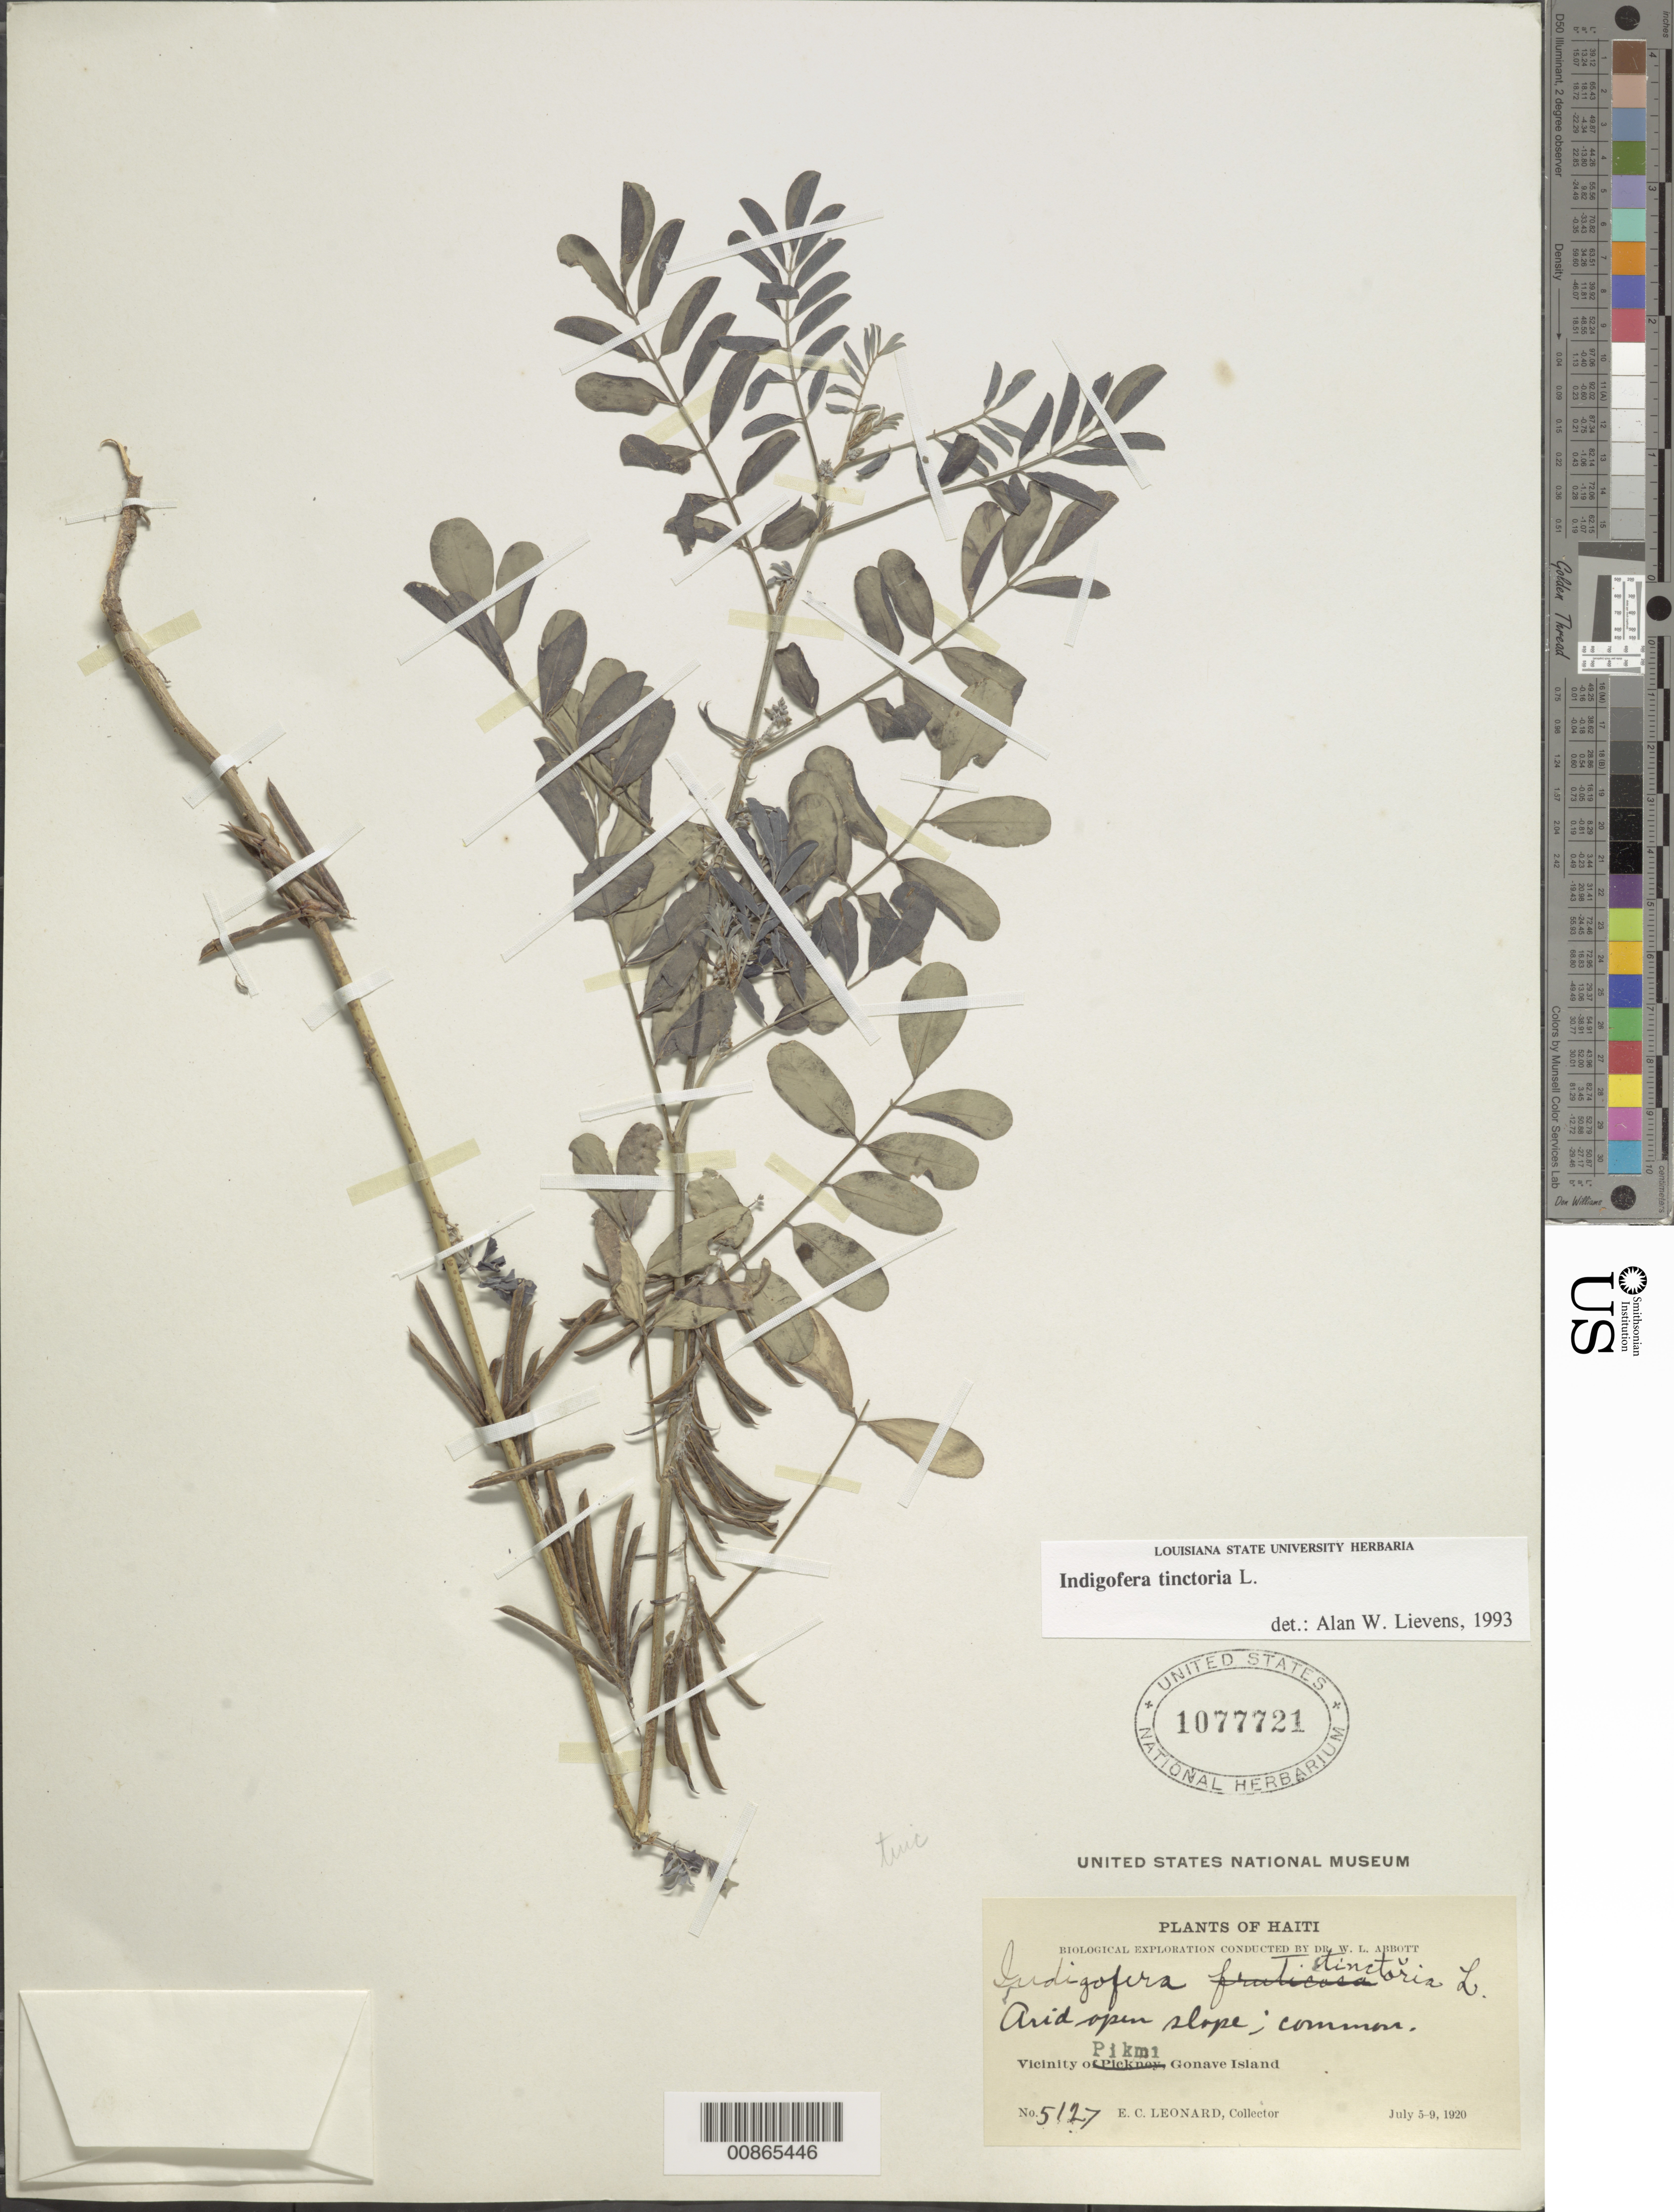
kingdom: Plantae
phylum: Tracheophyta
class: Magnoliopsida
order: Fabales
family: Fabaceae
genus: Indigofera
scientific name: Indigofera tinctoria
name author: L.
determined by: Lievens, A. W., (LSU), Louisiana State University Herbarium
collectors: E. C. Leonard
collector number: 5127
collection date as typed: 05 Jul 1920 to 09 Jul 1920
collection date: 1920-07-05/1920-07-09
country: Haiti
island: Île de la Gonâve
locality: Vicinity of Pikmi, Gonave Island.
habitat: Arid open slope.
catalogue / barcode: US 1077721